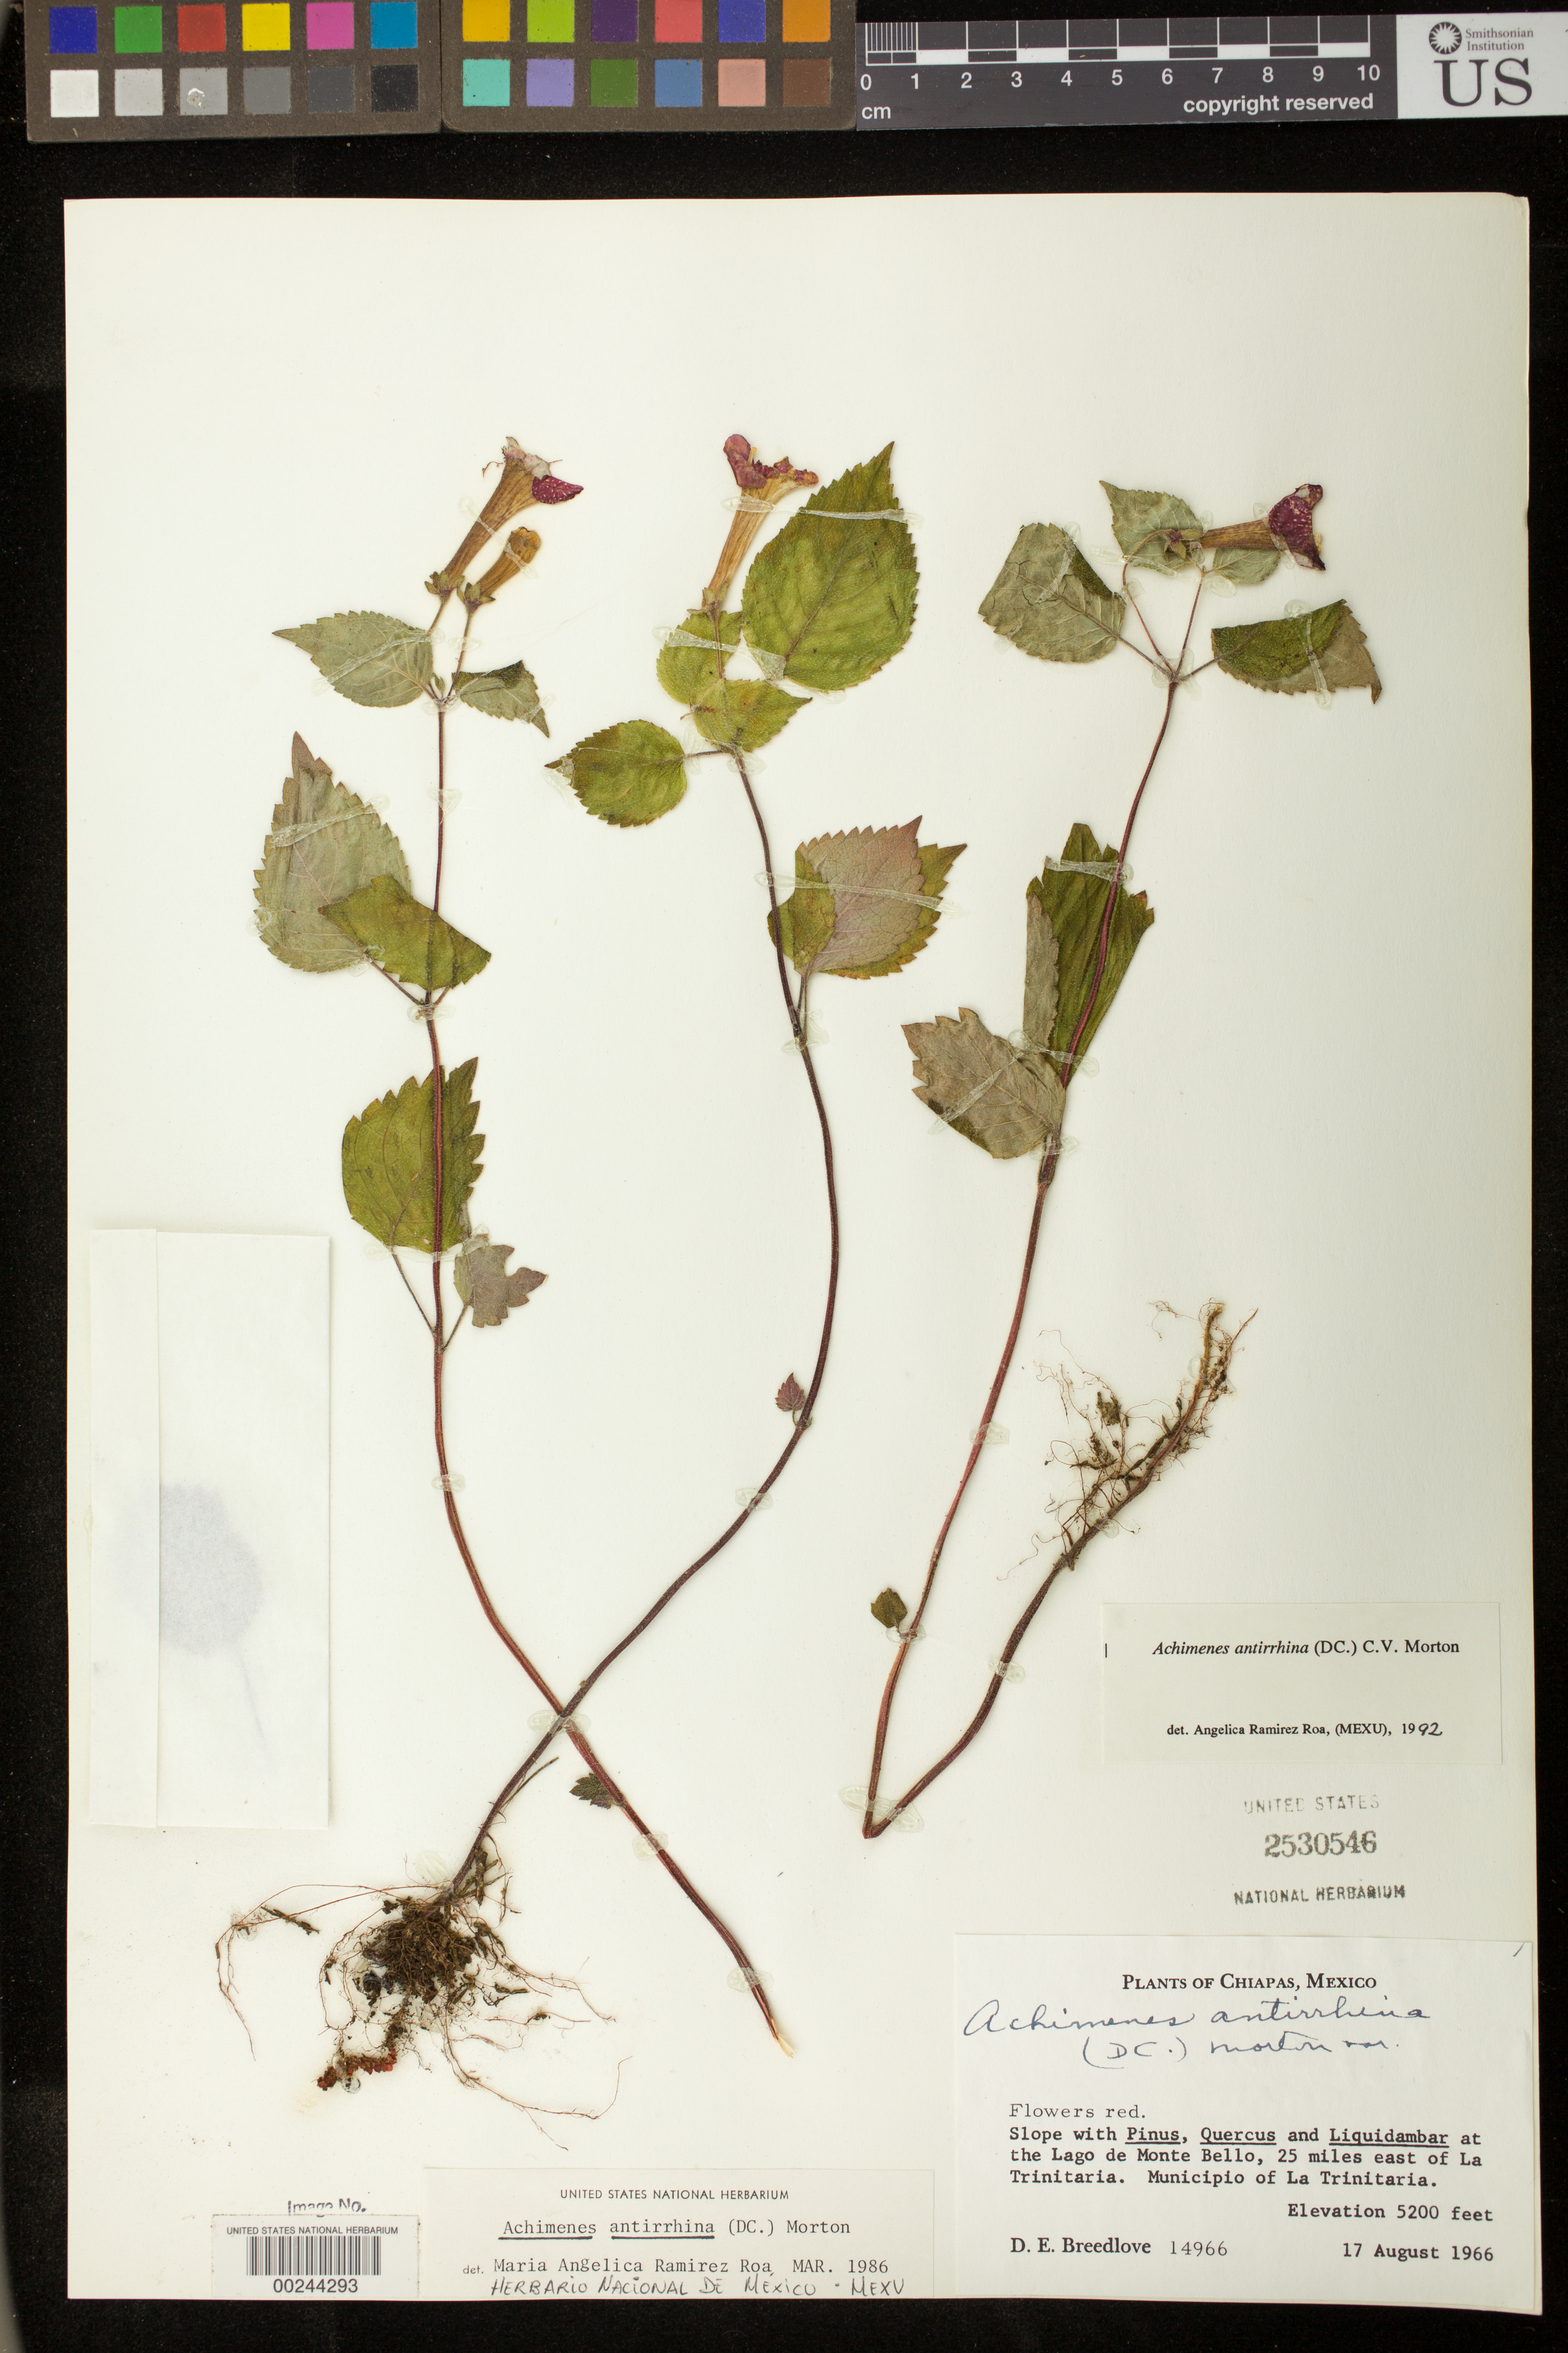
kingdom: Plantae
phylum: Tracheophyta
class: Magnoliopsida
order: Lamiales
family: Gesneriaceae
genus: Achimenes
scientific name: Achimenes antirrhina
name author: (DC.) C.V. Morton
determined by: Skog, Laurence E.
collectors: D. E. Breedlove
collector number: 14966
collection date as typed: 17 Aug 1966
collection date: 1966-08-17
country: Mexico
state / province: Chiapas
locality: Lago de Monte Bello, 25 mi E of La Trinitaria, Mun. of La Trinitaria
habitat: Slope with Pinus, Quercus, and Liquidambar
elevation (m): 1585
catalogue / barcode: US 2530546